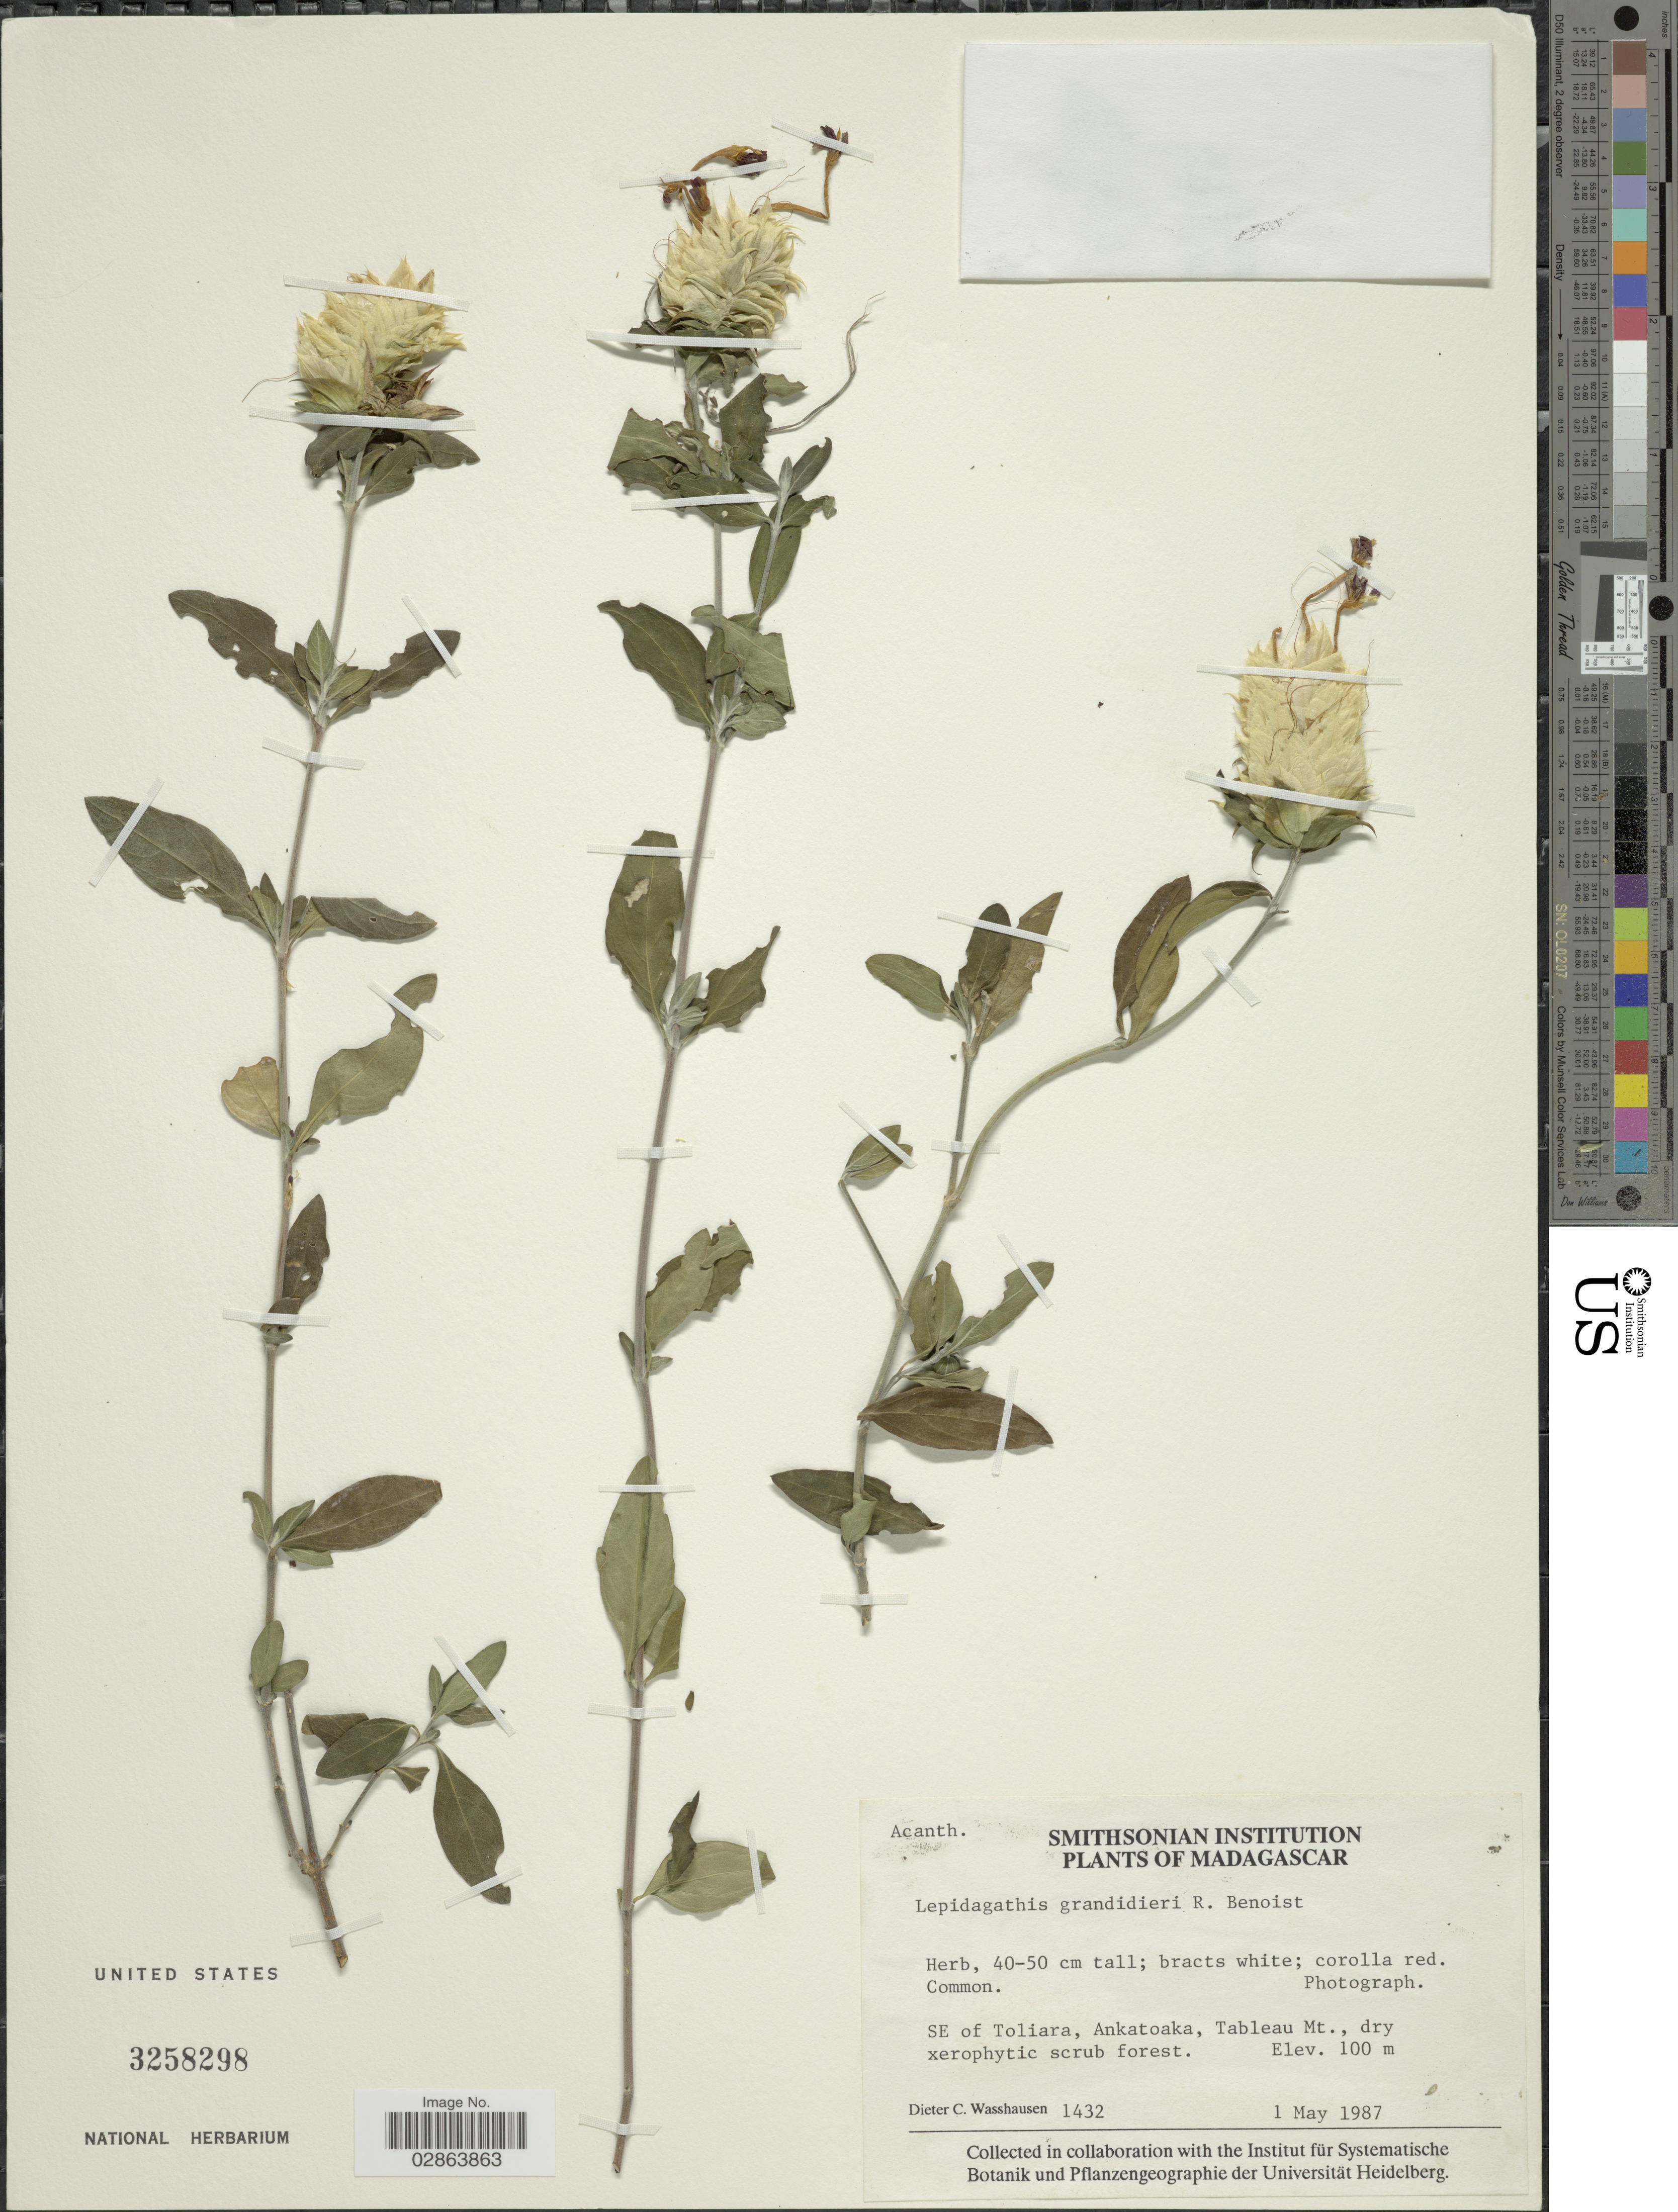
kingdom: Plantae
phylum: Tracheophyta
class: Magnoliopsida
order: Lamiales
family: Acanthaceae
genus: Lepidagathis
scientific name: Lepidagathis grandidieri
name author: Benoist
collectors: D. C. Wasshausen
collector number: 1432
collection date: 1987-05-01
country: Madagascar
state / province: Atsimo-Andrefana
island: Madagascar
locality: SE of Toliara, Ankatoaka, Tableau Mt.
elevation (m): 100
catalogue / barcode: US 3258298